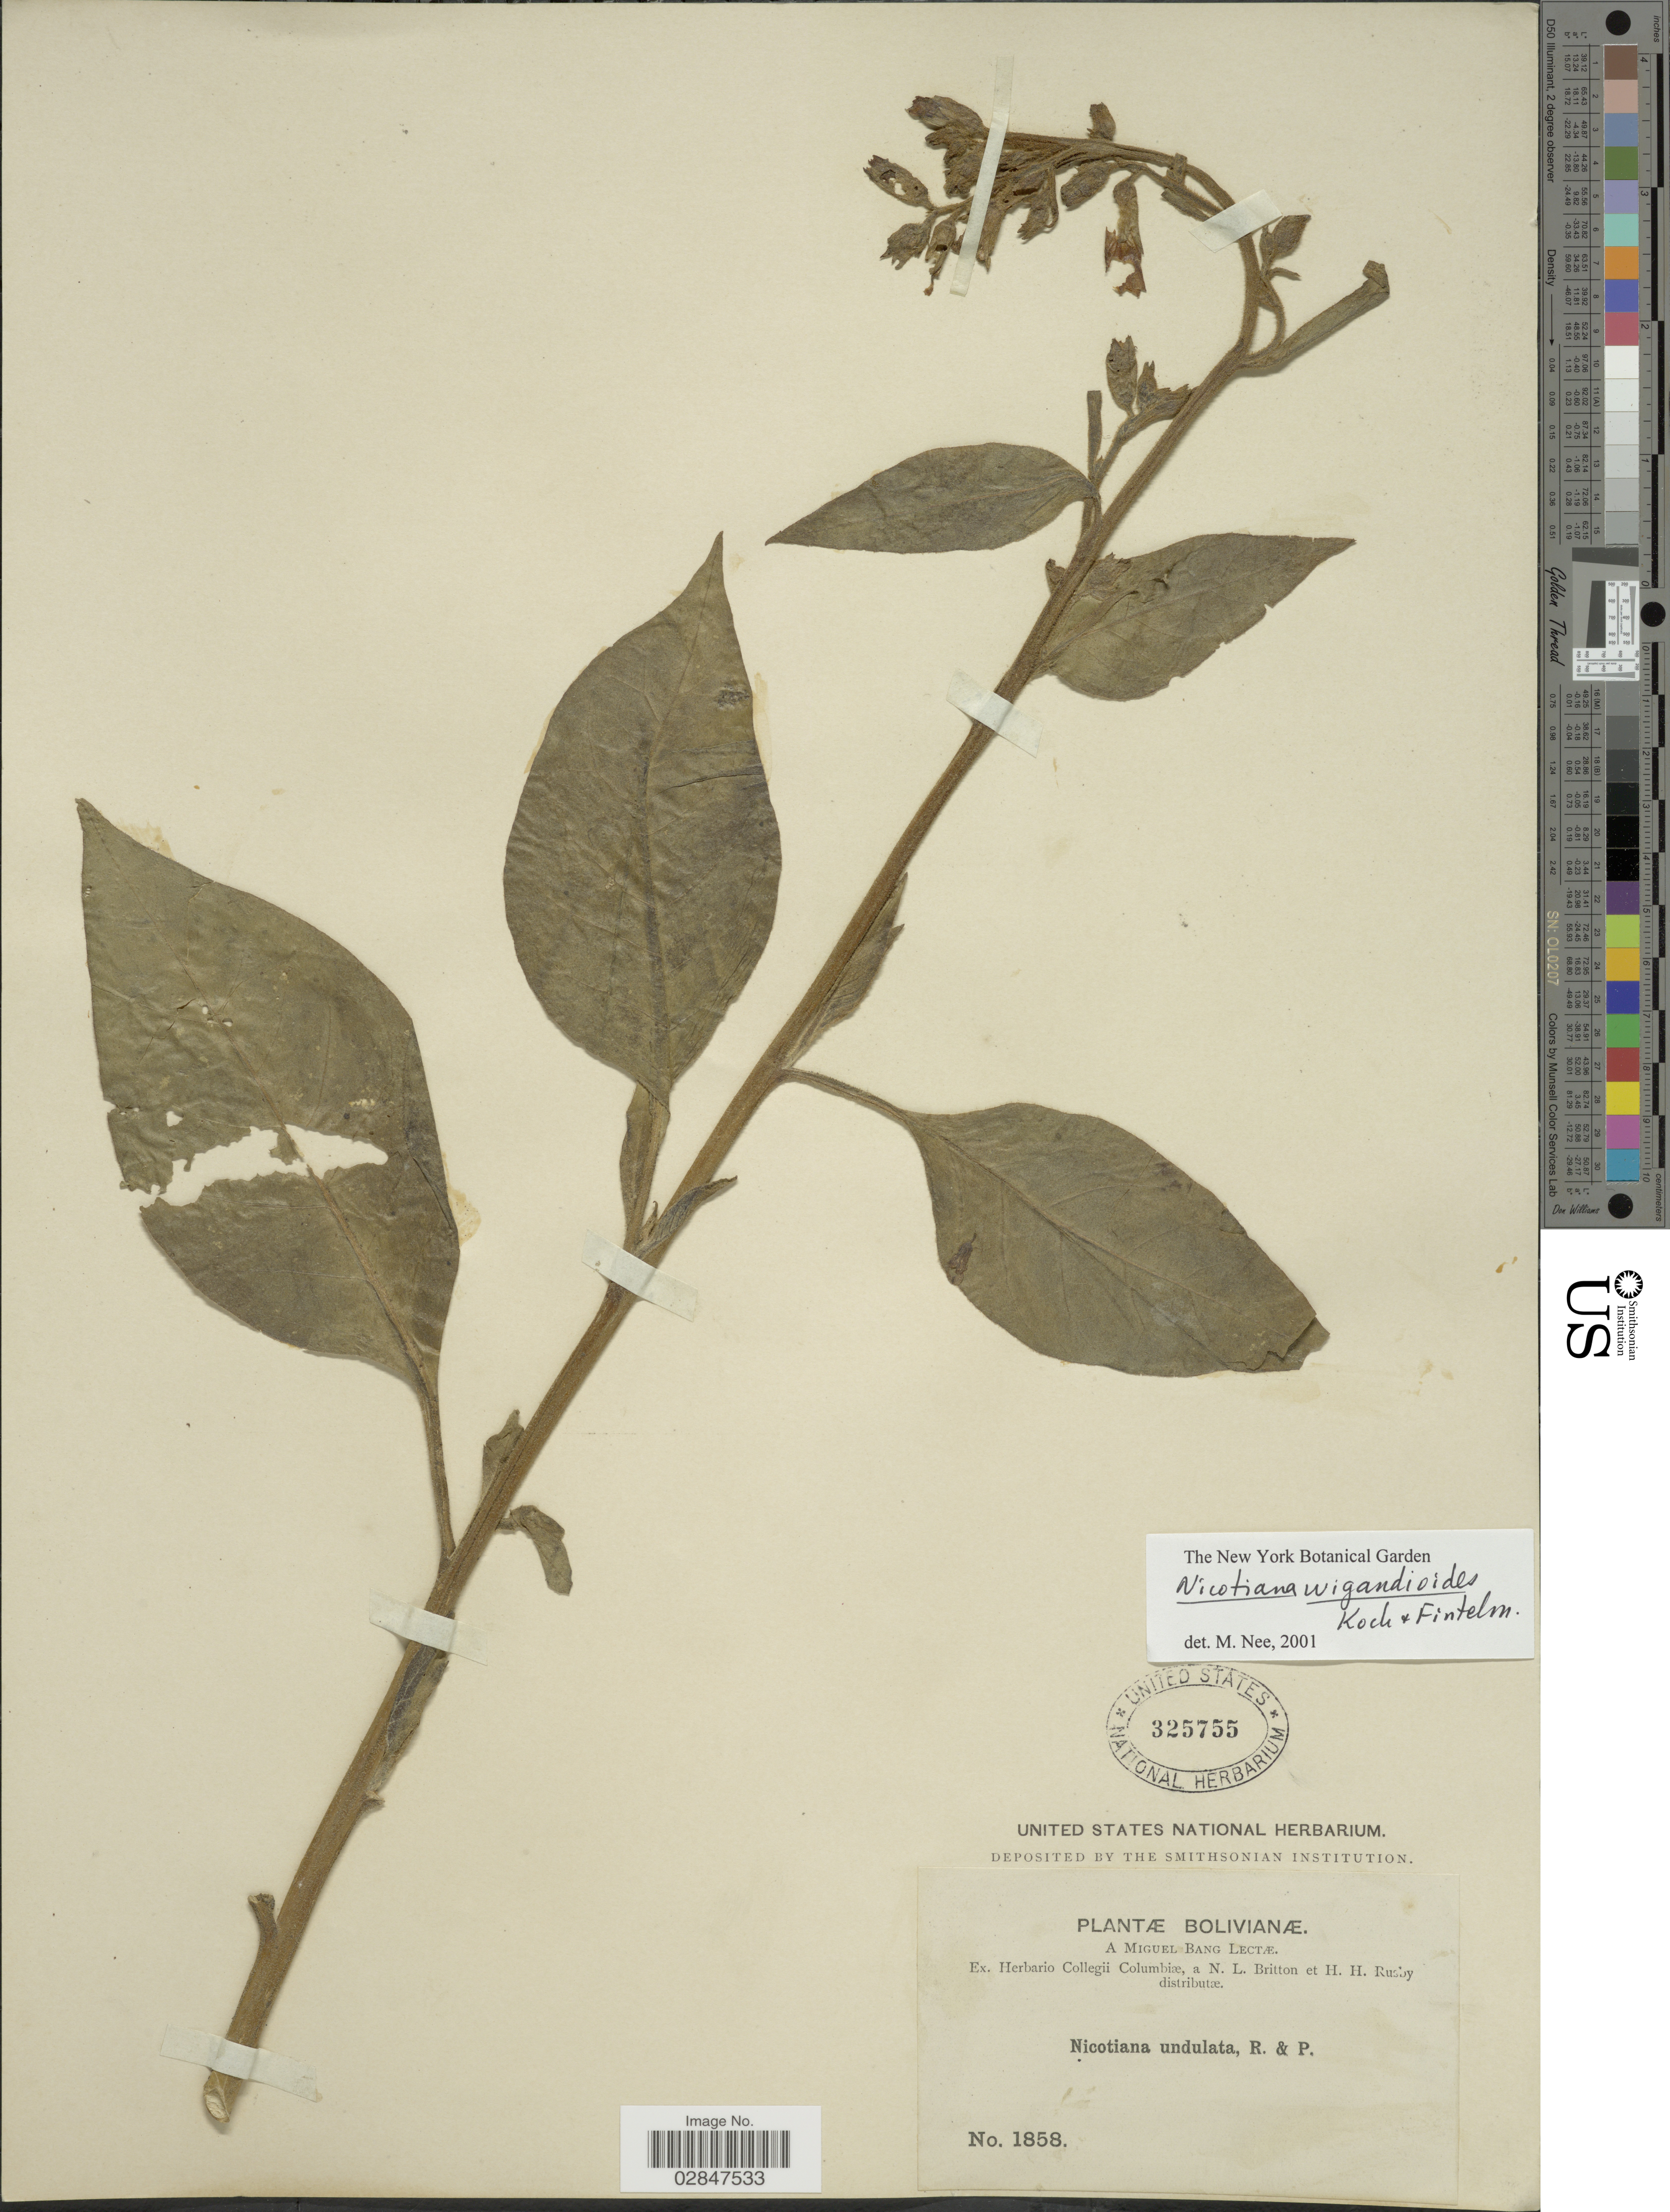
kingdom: Plantae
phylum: Tracheophyta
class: Magnoliopsida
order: Solanales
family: Solanaceae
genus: Nicotiana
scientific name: Nicotiana wigandioides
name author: K. Koch & Fintelm.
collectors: M. Bang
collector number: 1858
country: Bolivia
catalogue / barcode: US 325755